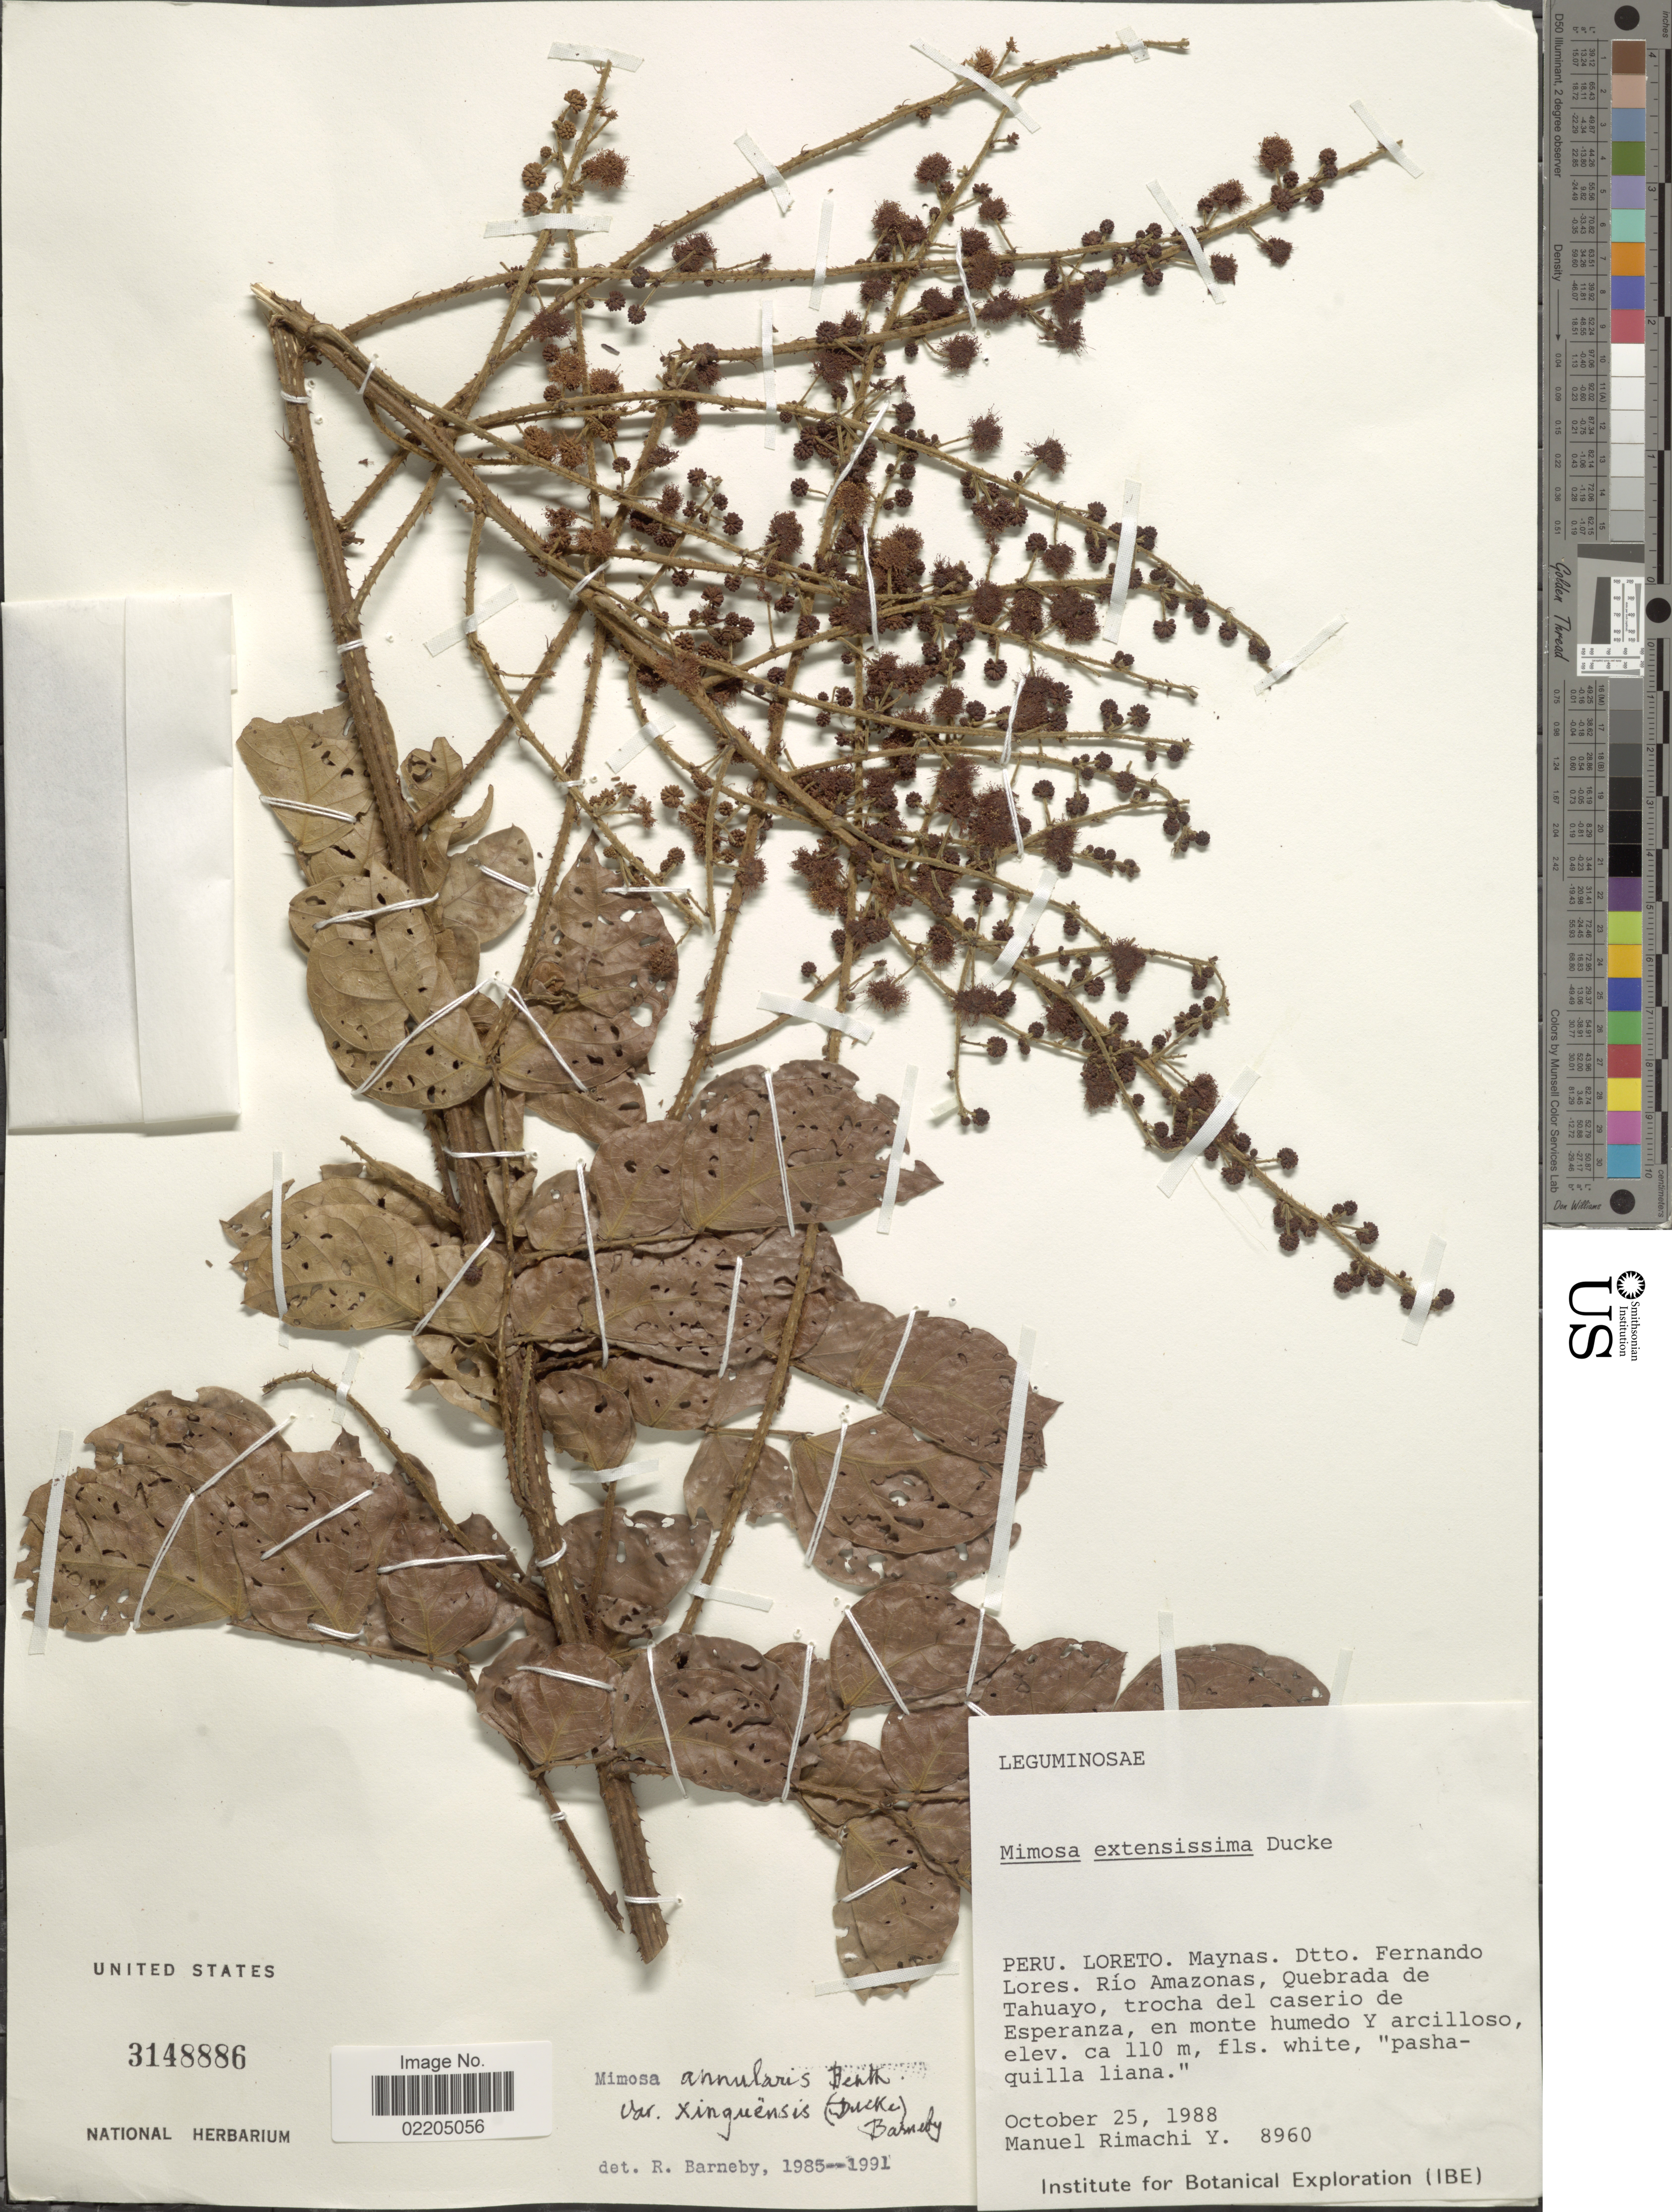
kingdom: Plantae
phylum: Tracheophyta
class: Magnoliopsida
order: Fabales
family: Fabaceae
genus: Mimosa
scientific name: Mimosa annularis var. xinguensis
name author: (Ducke) Barneby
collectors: M. Rimachi Y.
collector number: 8960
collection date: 1988-10-25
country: Peru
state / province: Loreto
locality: Maynas. Dtto. Fernando Lores. Rio Amazonas, Quebrada de Tahuayo, trocha del caserio de Esperanza, en monte humedo y arcilloso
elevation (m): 110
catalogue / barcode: US 3148886